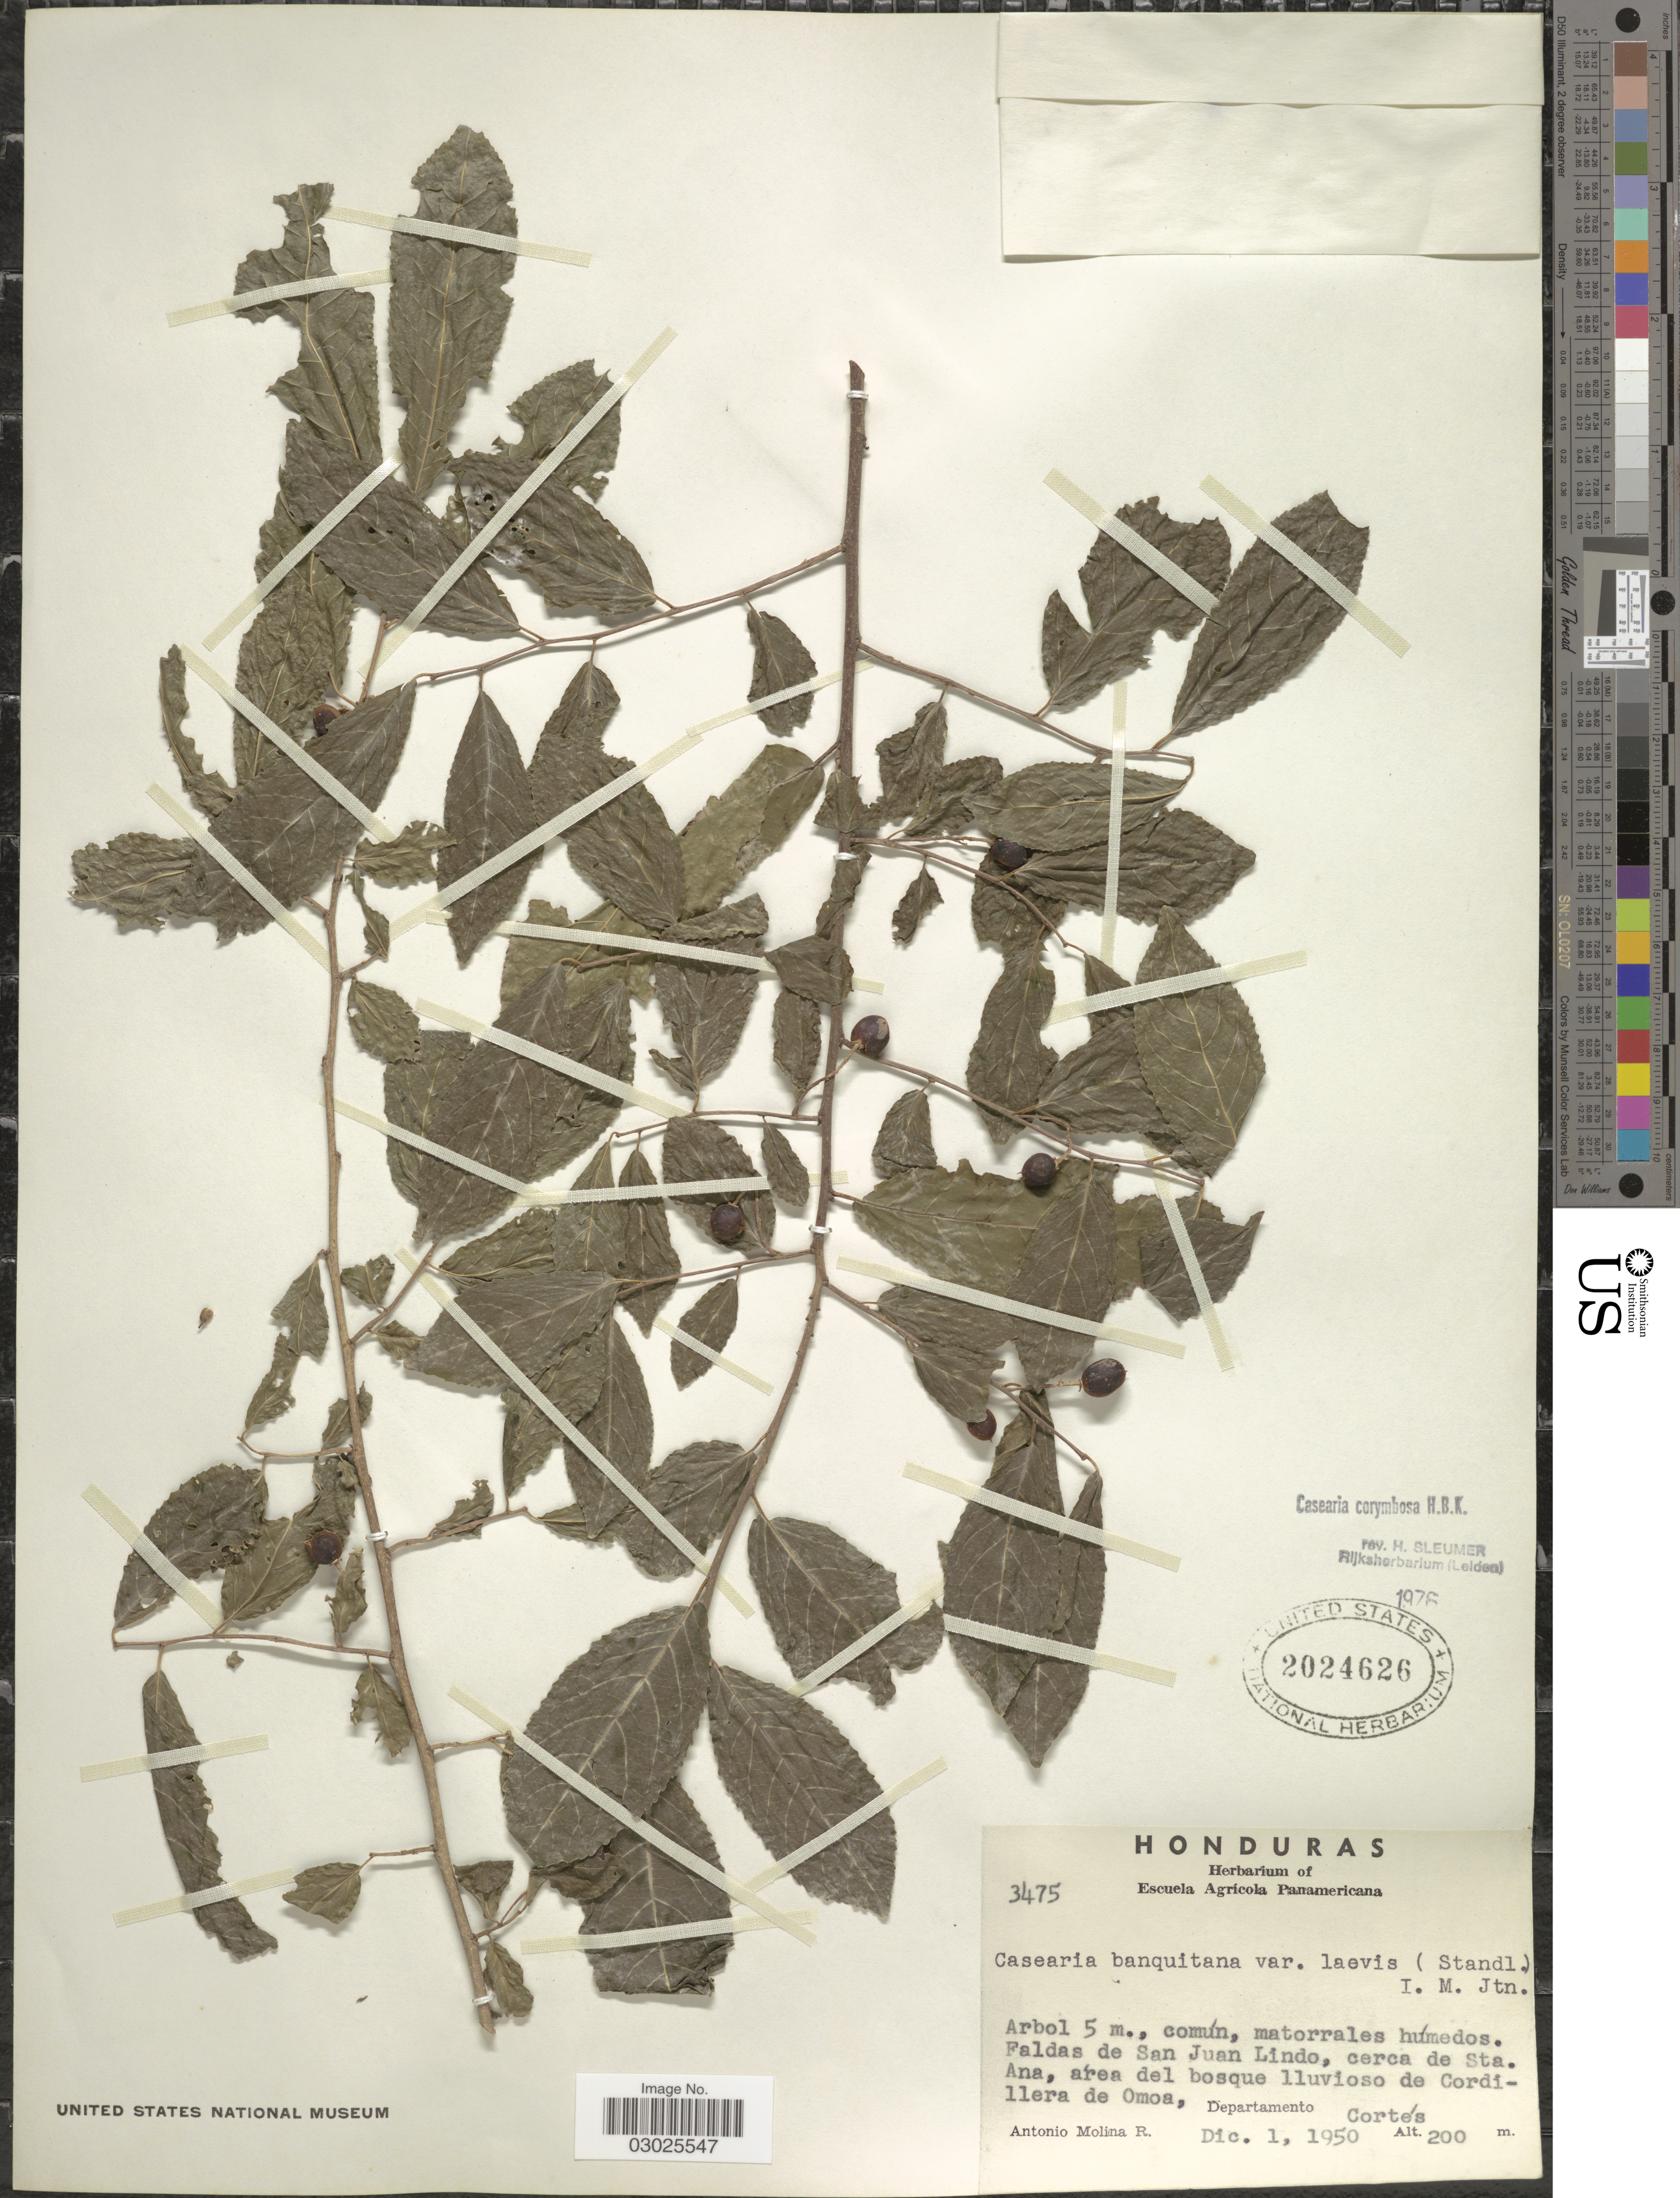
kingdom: Plantae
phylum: Tracheophyta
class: Magnoliopsida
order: Malpighiales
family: Salicaceae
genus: Casearia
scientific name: Casearia corymbosa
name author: Kunth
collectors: A. Molina R.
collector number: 3475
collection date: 1950-12-01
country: Honduras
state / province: Cortés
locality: Faldas de San Juan Lindo, cerca de Sta. Ana, area del bsoque lluvioso de Cordillera de Omoa, Departamento Cortés.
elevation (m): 200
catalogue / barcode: US 2024626